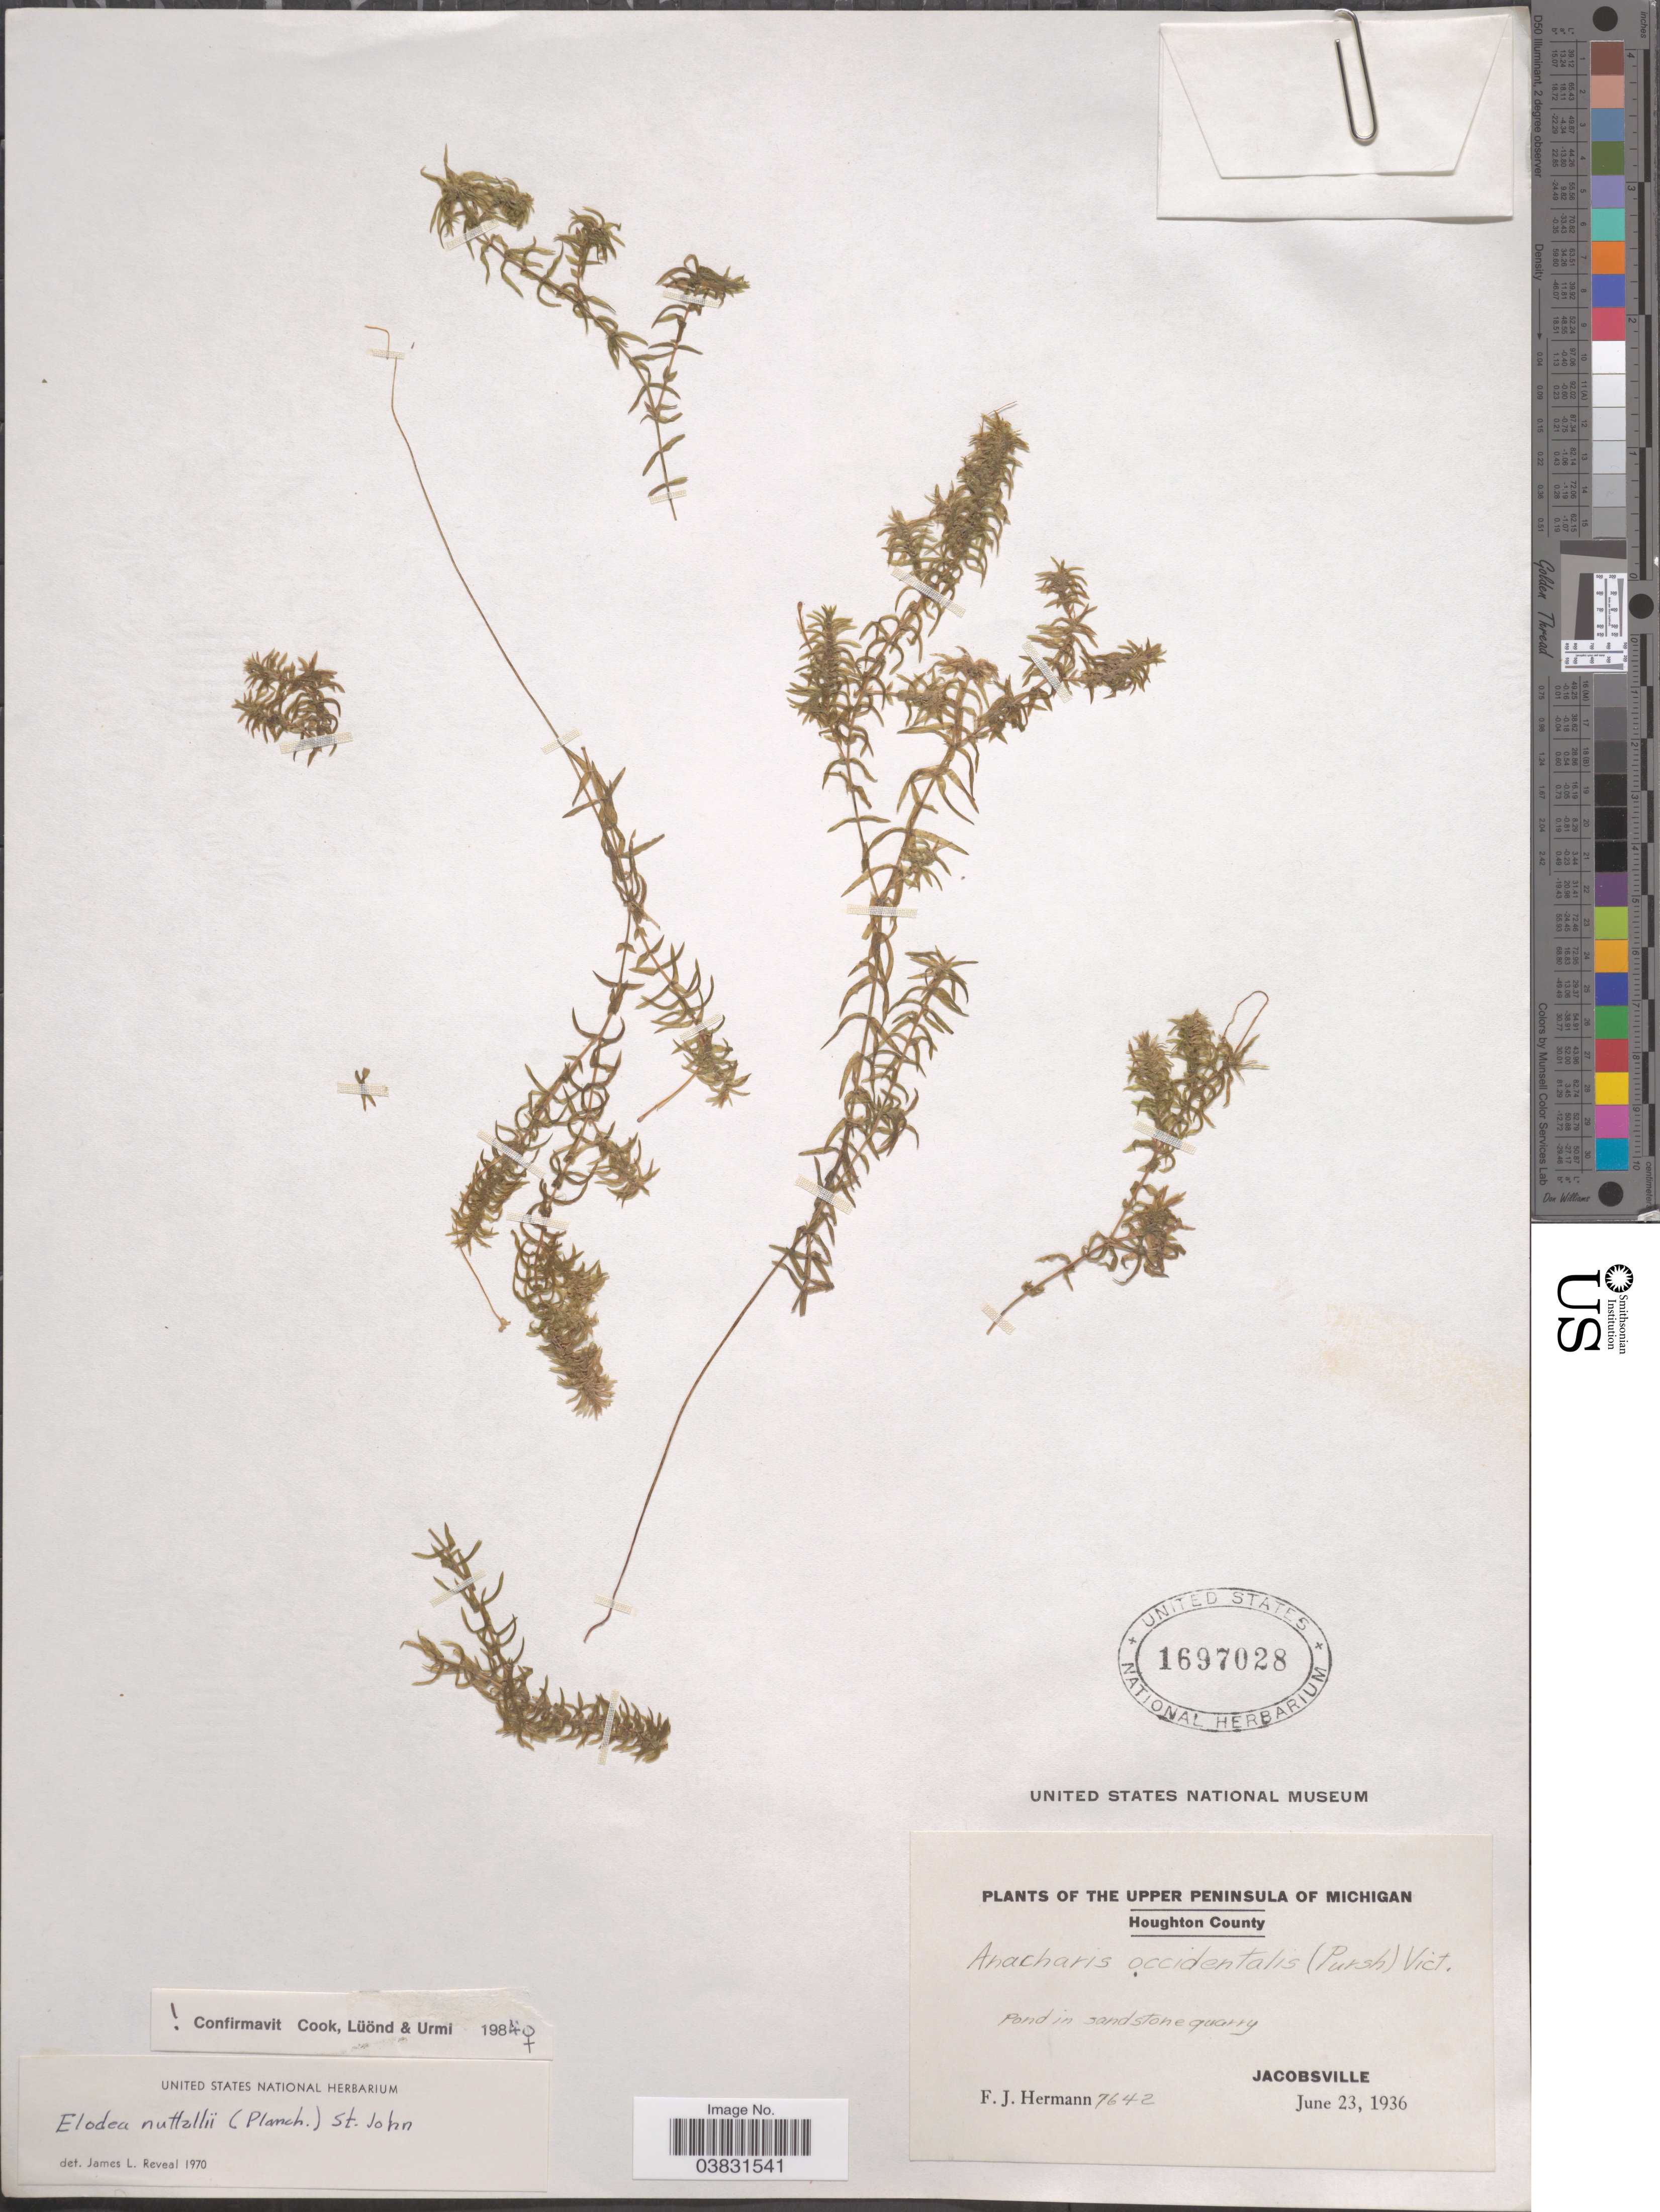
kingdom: Plantae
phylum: Tracheophyta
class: Liliopsida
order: Alismatales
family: Hydrocharitaceae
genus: Elodea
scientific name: Elodea nuttallii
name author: (Planch.) H. St. John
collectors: F. Herman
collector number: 7642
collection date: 1936-06-23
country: United States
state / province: Michigan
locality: The upper peninsula of Michigan. Houghton County. Jacobsville.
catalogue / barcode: US 1697028